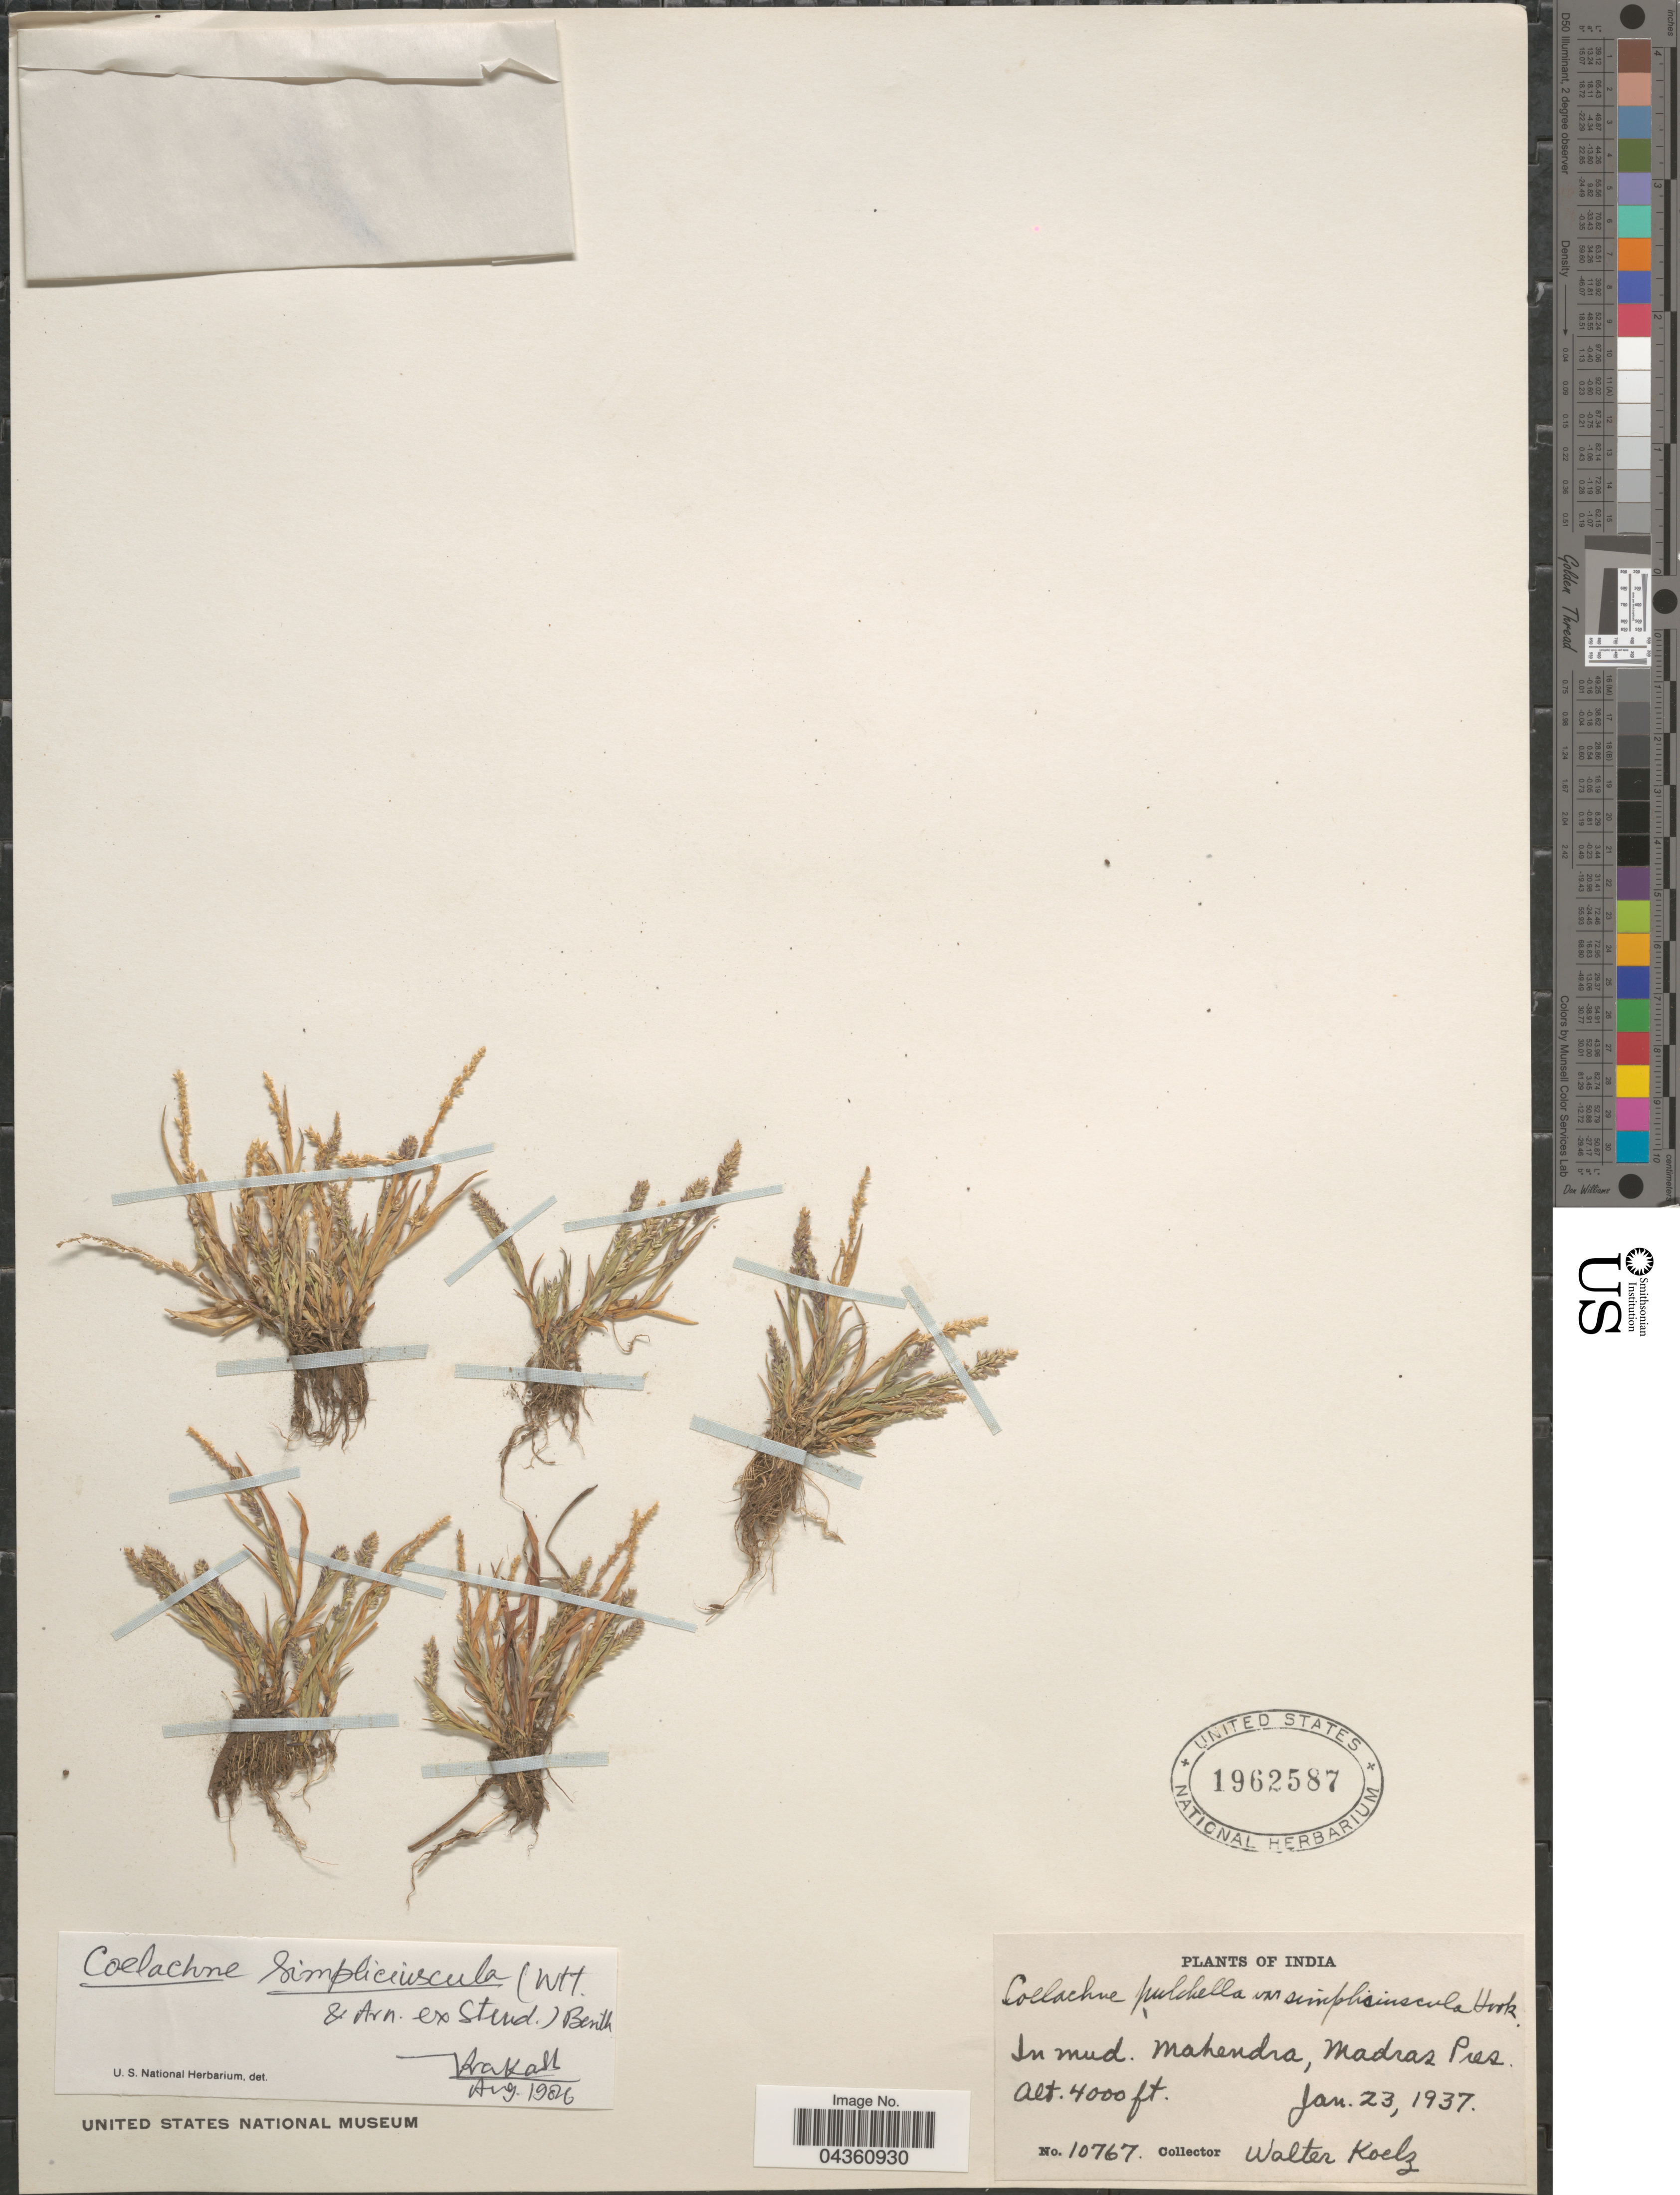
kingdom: Plantae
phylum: Tracheophyta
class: Liliopsida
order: Poales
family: Poaceae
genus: Coelachne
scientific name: Coelachne simpliciuscula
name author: (Wight & Arn. ex Steud.) Munro ex Benth.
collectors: W. N. Koelz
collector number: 10767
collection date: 1937-01-23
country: India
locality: Mahendra, Madras Pres.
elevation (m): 1219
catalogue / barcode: US 1962587